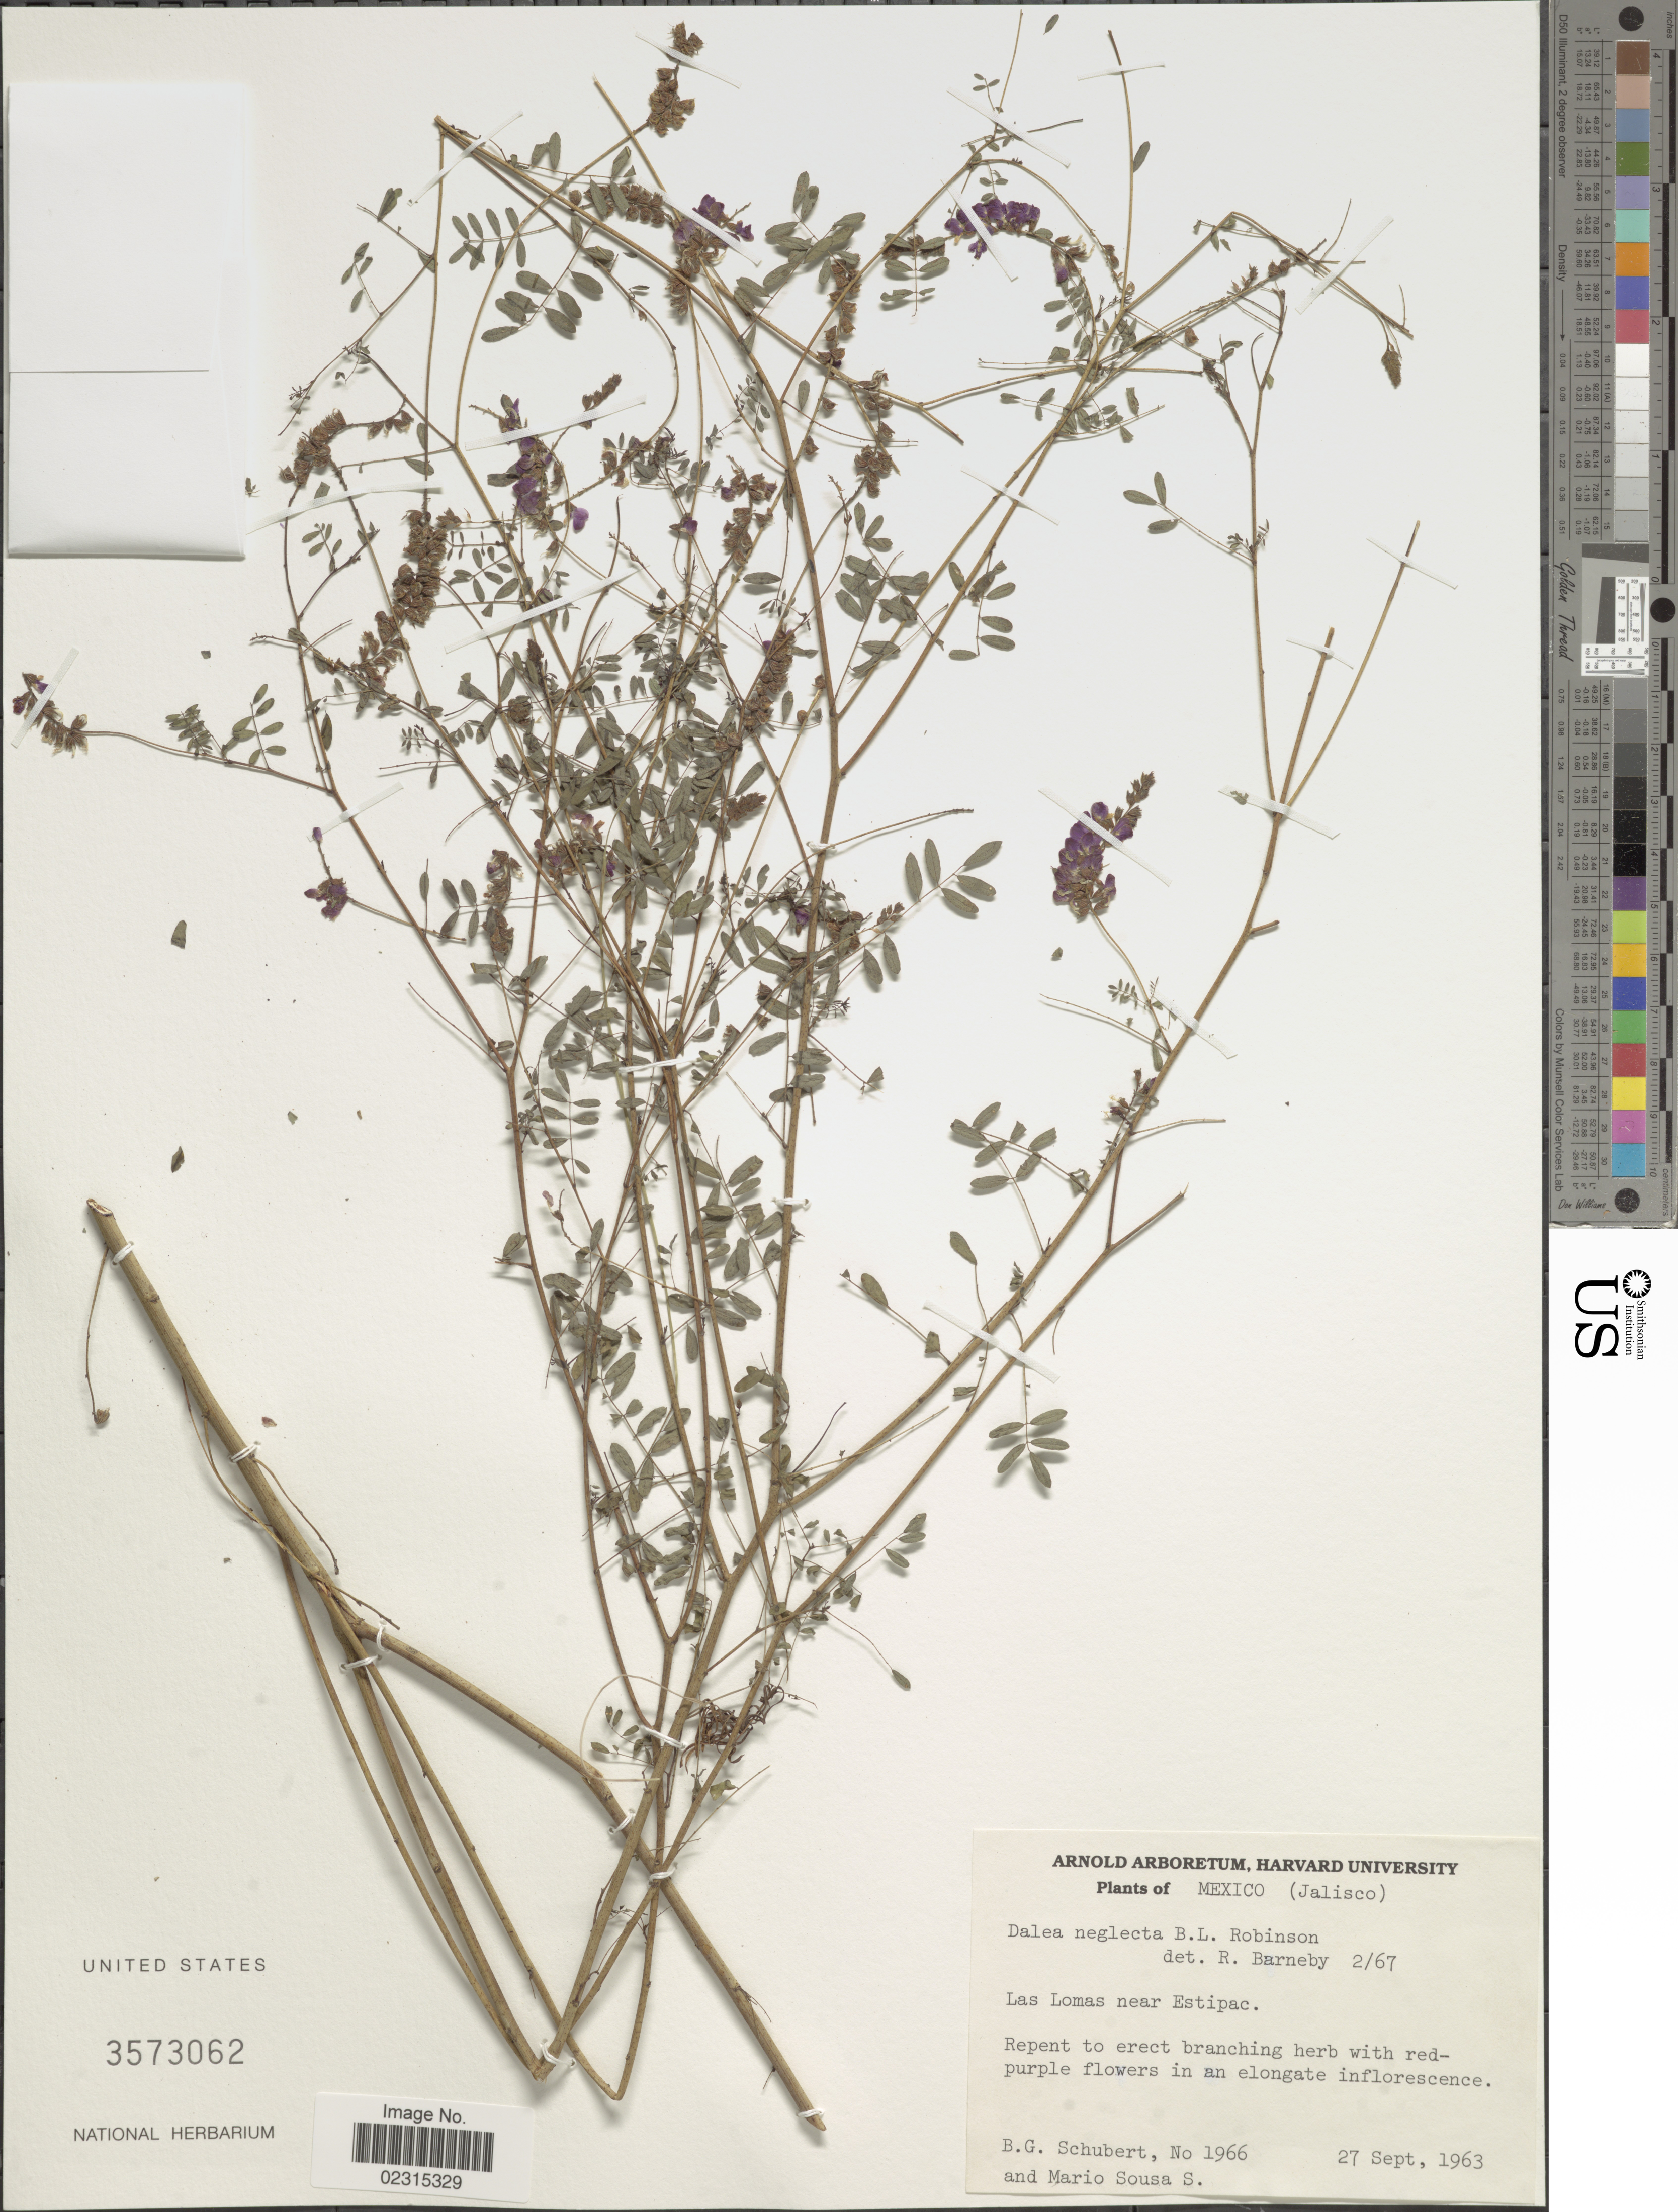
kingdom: Plantae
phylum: Tracheophyta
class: Magnoliopsida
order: Fabales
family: Fabaceae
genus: Marina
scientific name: Marina neglecta var. neglecta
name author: (B.L. Rob.) Barneby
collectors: B. Schubert & M. Sousa S.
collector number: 1966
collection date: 1963-09-27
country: Mexico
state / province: Jalisco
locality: Las Lomas near Estipac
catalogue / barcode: US 3573062